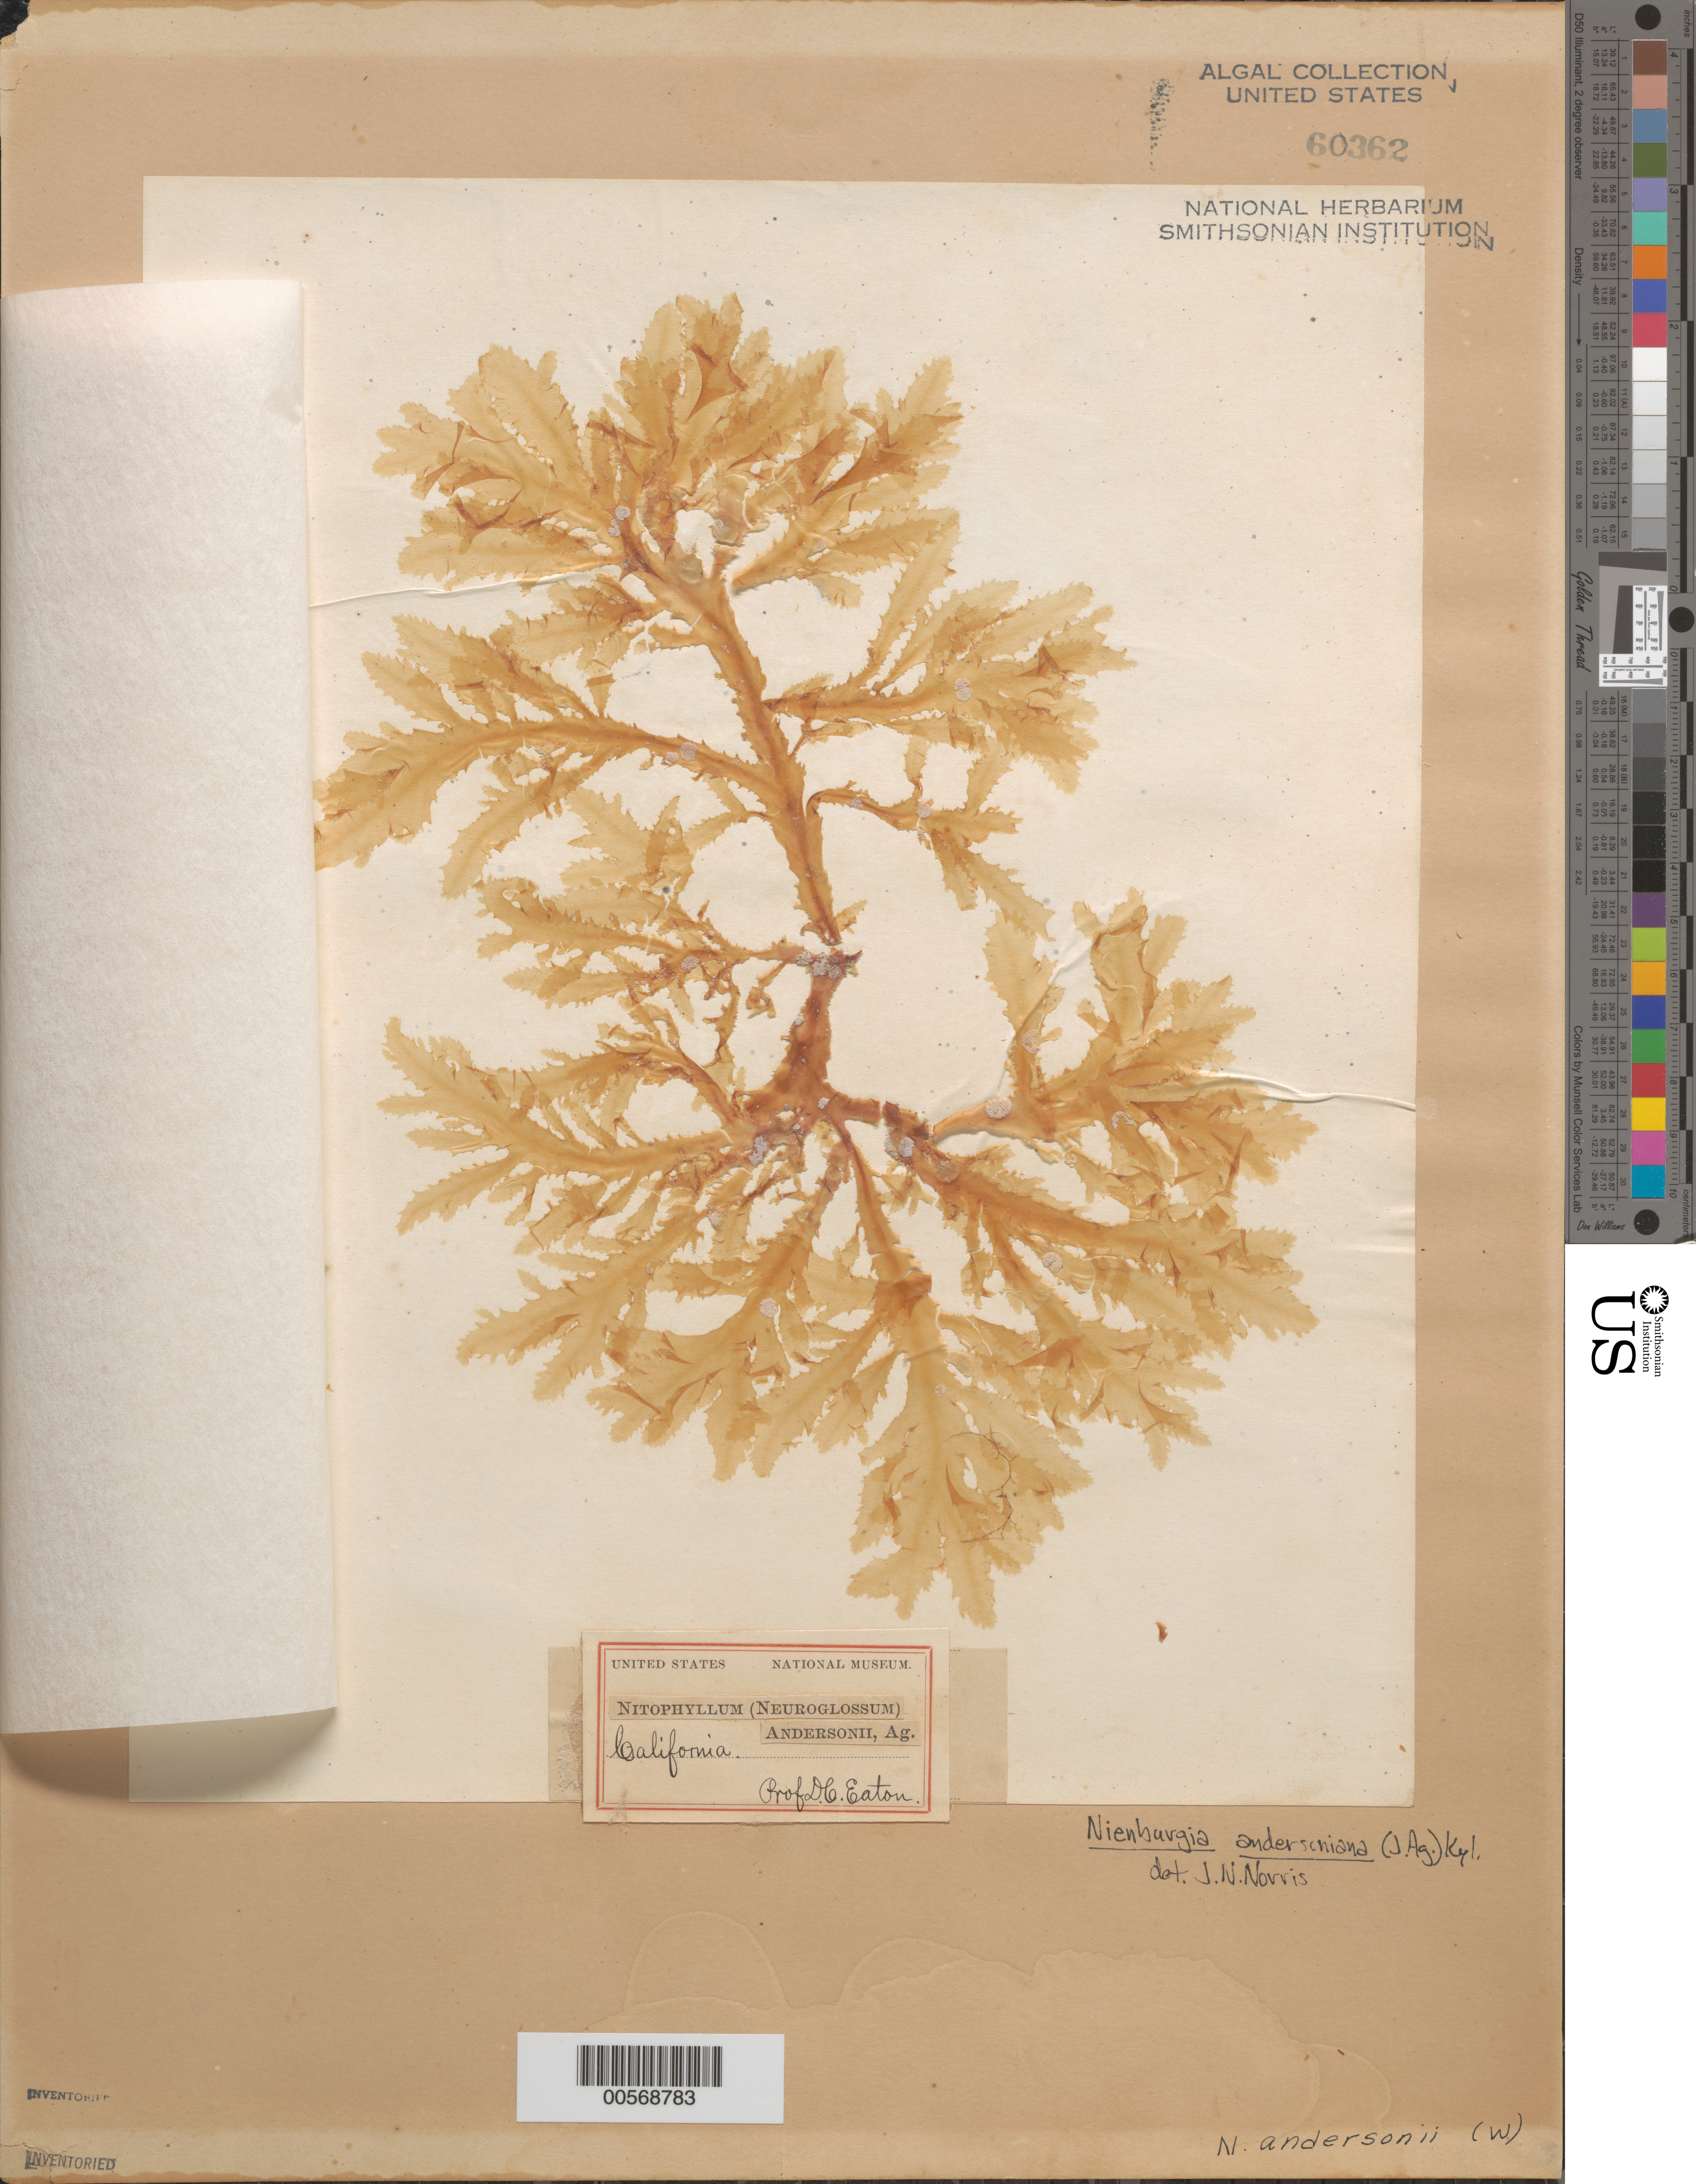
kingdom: Plantae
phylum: Rhodophyta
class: Florideophyceae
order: Ceramiales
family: Delesseriaceae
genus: Nienburgia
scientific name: Nienburgia andersoniana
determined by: Norris, James N.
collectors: D. C. Eaton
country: United States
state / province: California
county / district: San Diego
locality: False Bay, San Diego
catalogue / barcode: US 60362